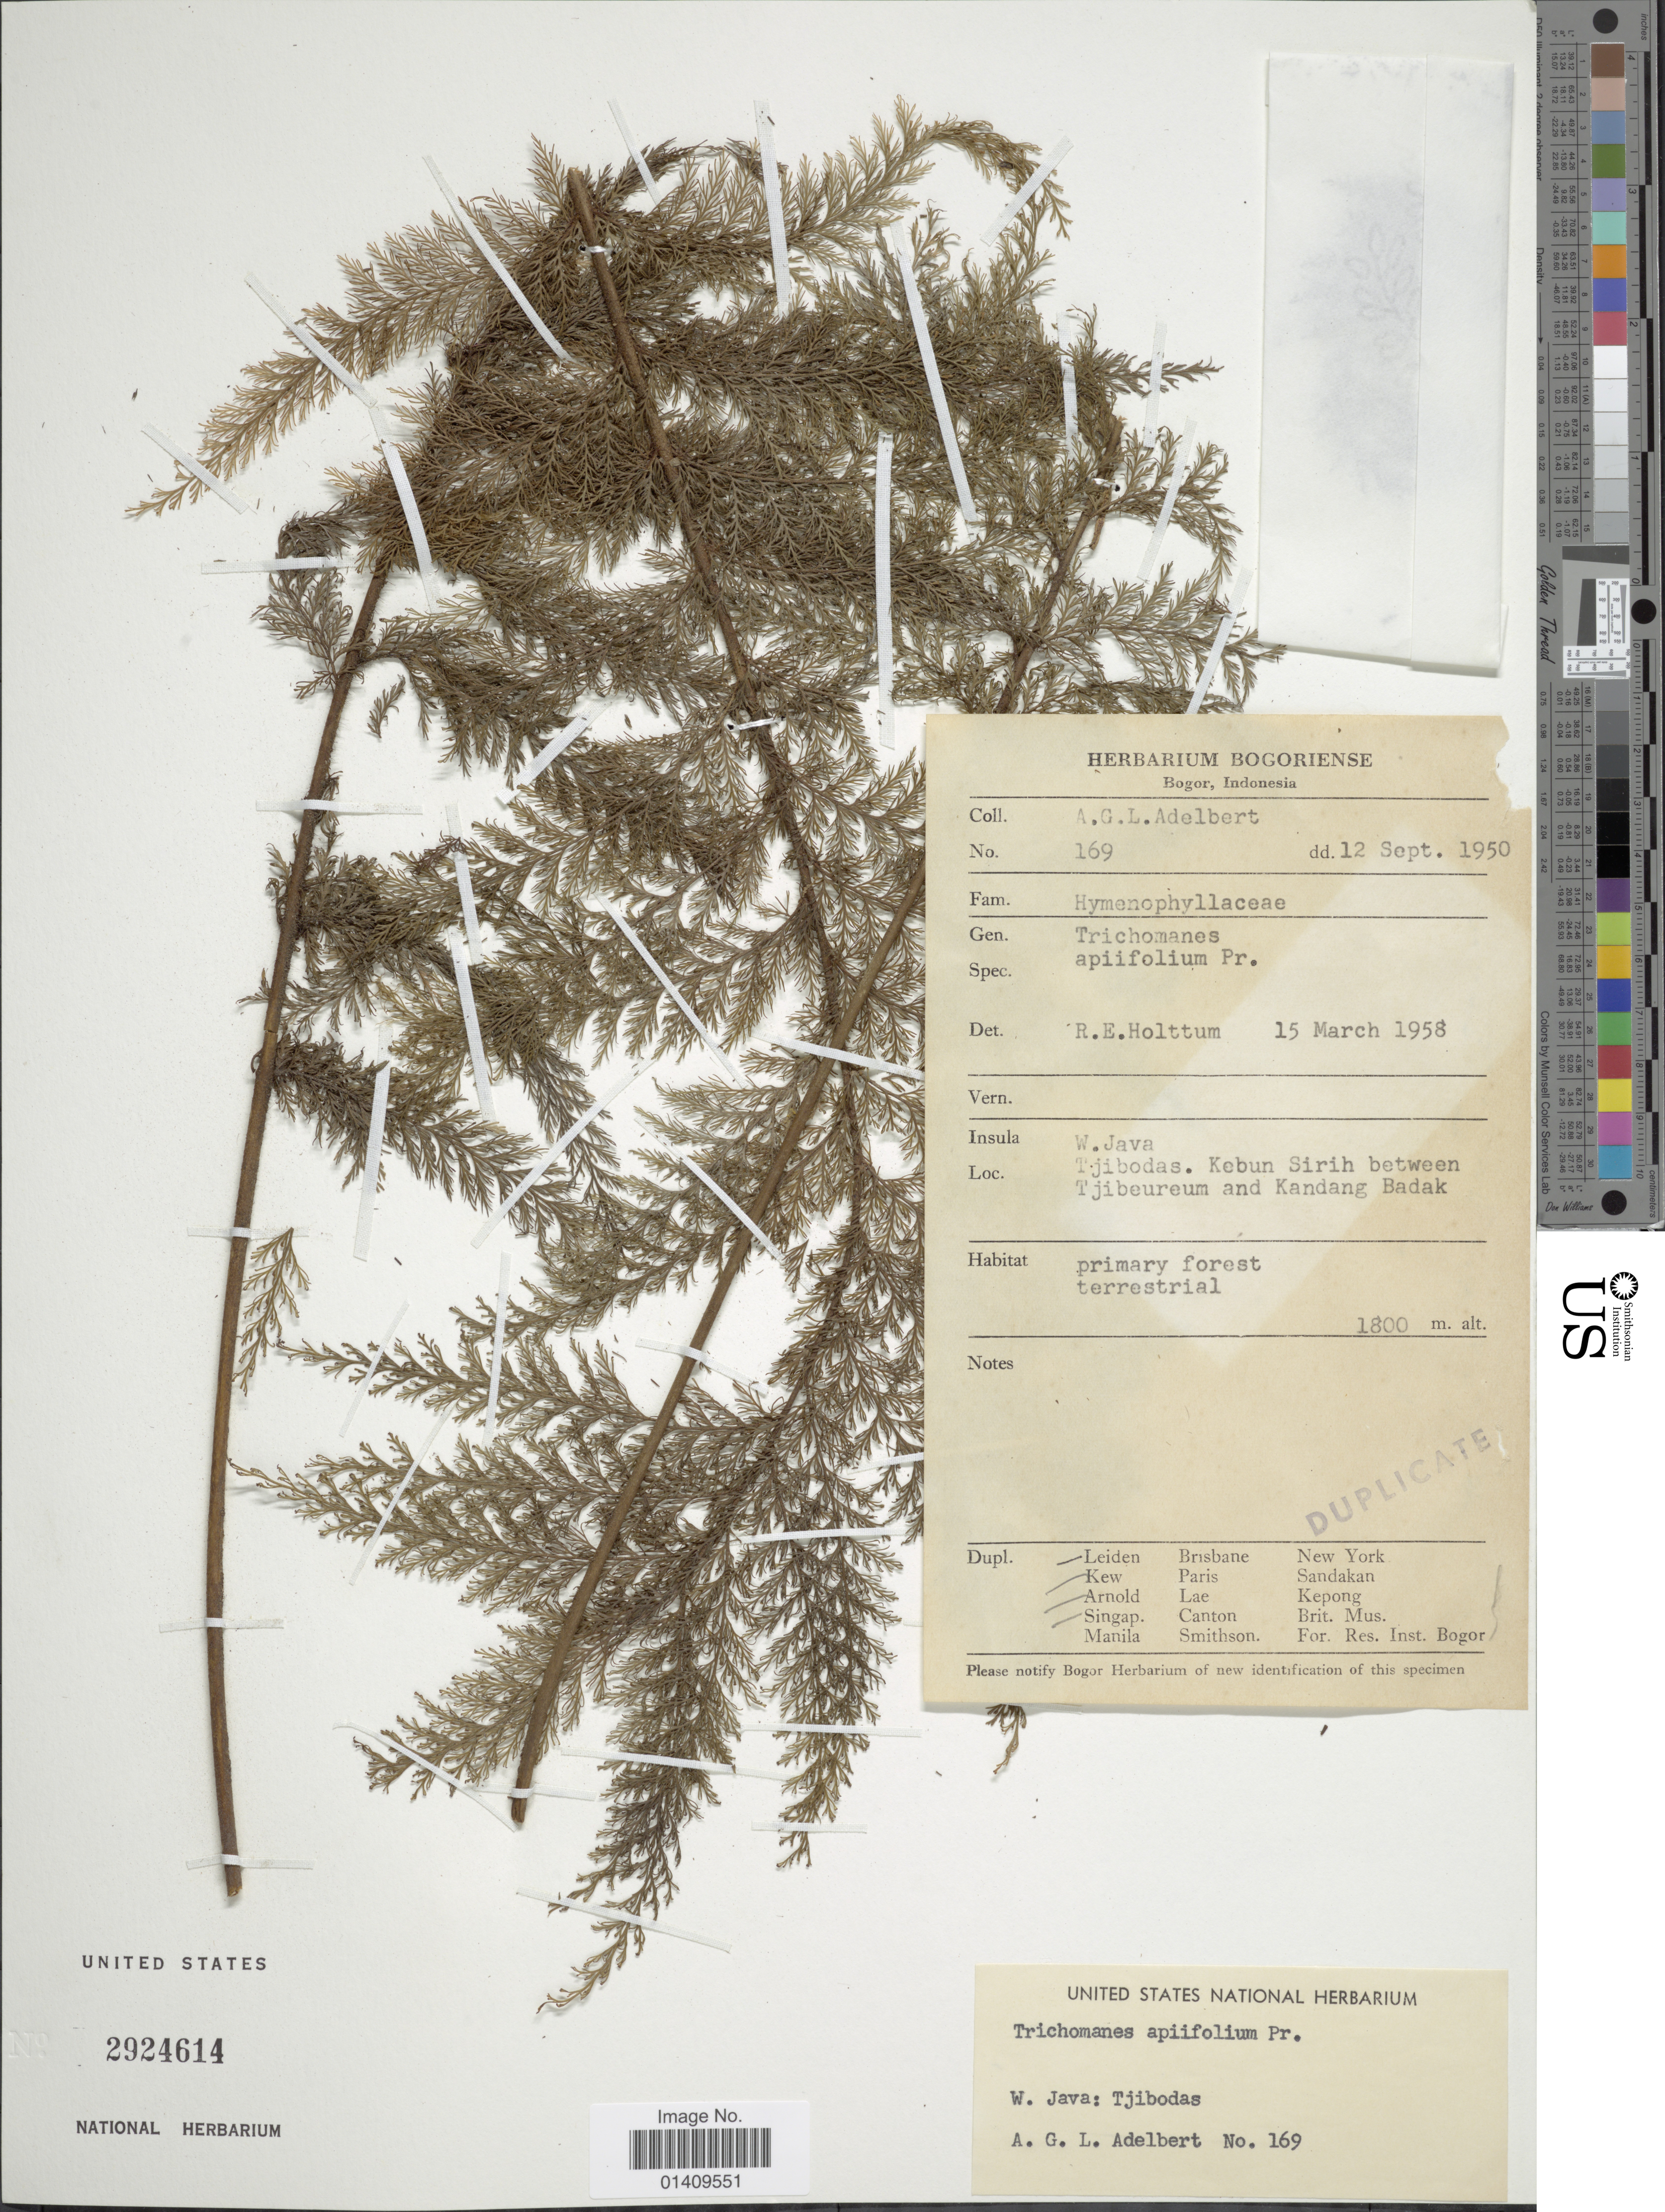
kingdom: Plantae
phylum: Tracheophyta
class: Polypodiopsida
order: Hymenophyllales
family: Hymenophyllaceae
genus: Callistopteris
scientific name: Callistopteris apiifolia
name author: (C. Presl) Copel.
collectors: A. G. L. Adelbert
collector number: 169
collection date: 1950-09-12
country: Indonesia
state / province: Java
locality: W Java: Tjibodas. Kebun Sirih between Tjibeurum and Kandang Badak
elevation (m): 1800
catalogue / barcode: US 2924614